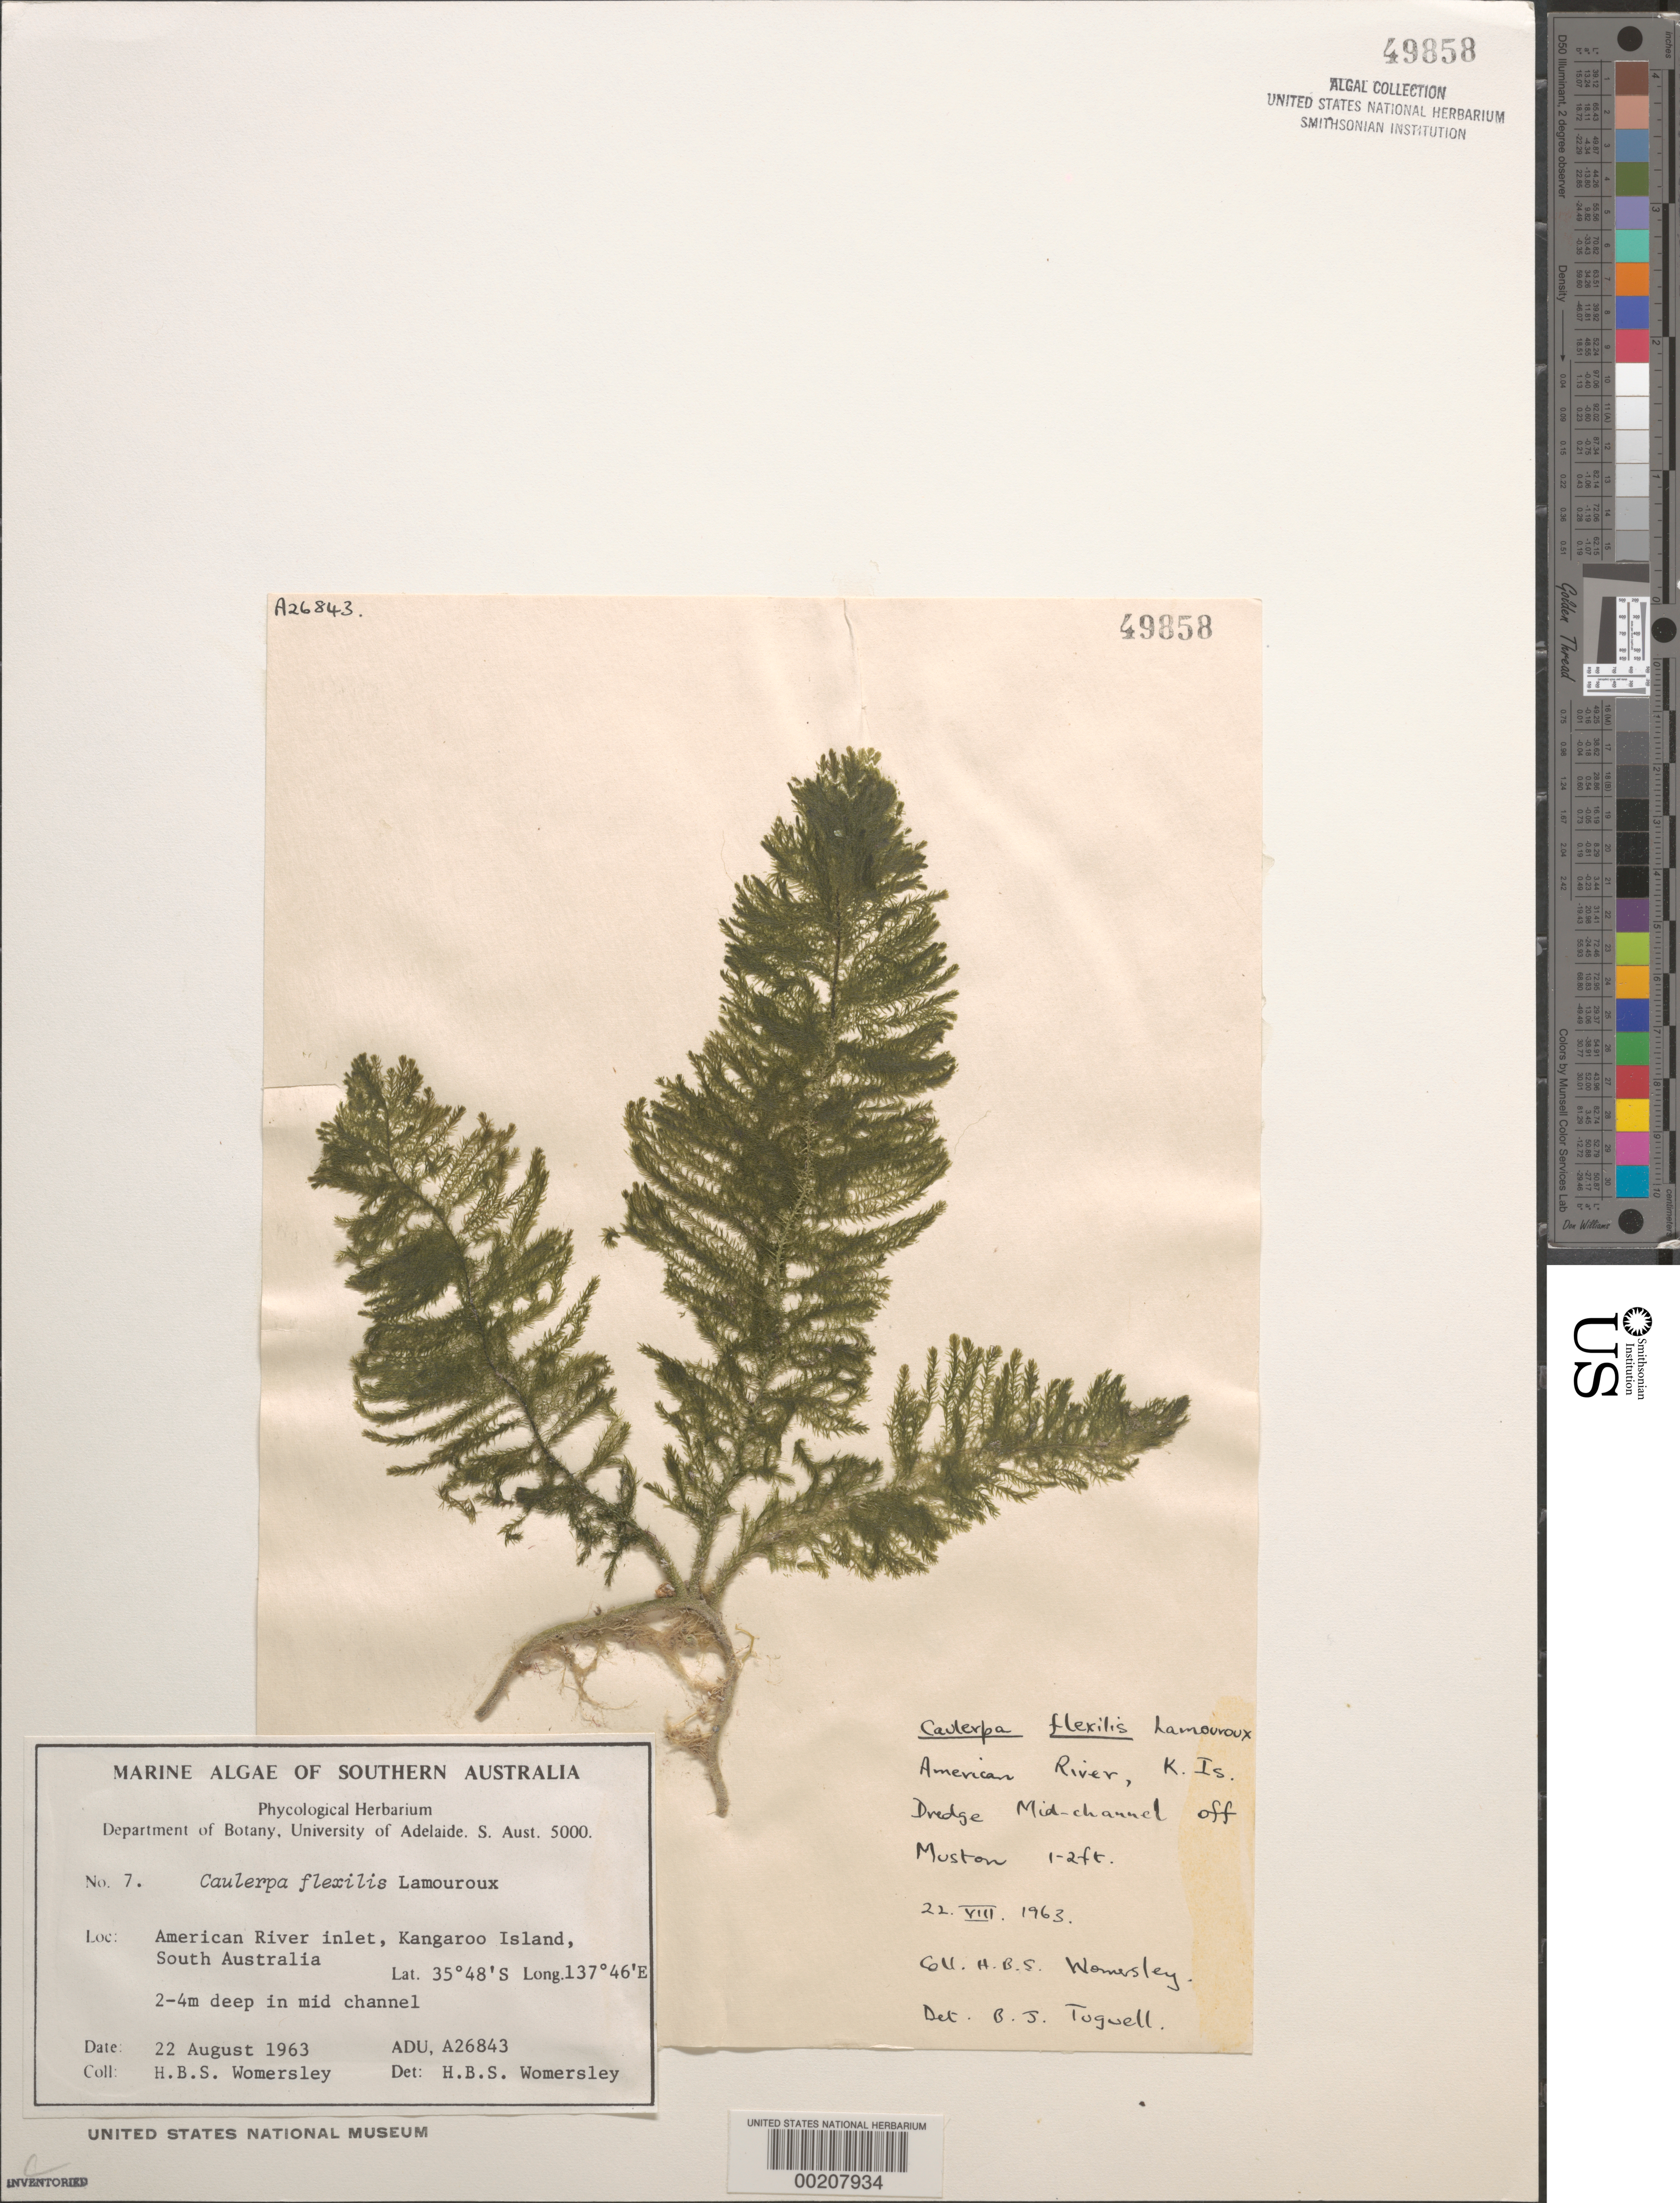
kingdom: Plantae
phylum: Chlorophyta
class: Ulvophyceae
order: Bryopsidales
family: Caulerpaceae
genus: Caulerpa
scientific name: Caulerpa flexilis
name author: J.V.Lamouroux ex C. Agardh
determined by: Womersley, H. B. S.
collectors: H. B. S. Womersley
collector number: ADU A26843 & 7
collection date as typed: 22 Aug 1963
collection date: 1963-08-22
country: Australia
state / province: South Australia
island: Kangaroo Island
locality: American River Inlet, off Muston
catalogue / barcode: US 49858